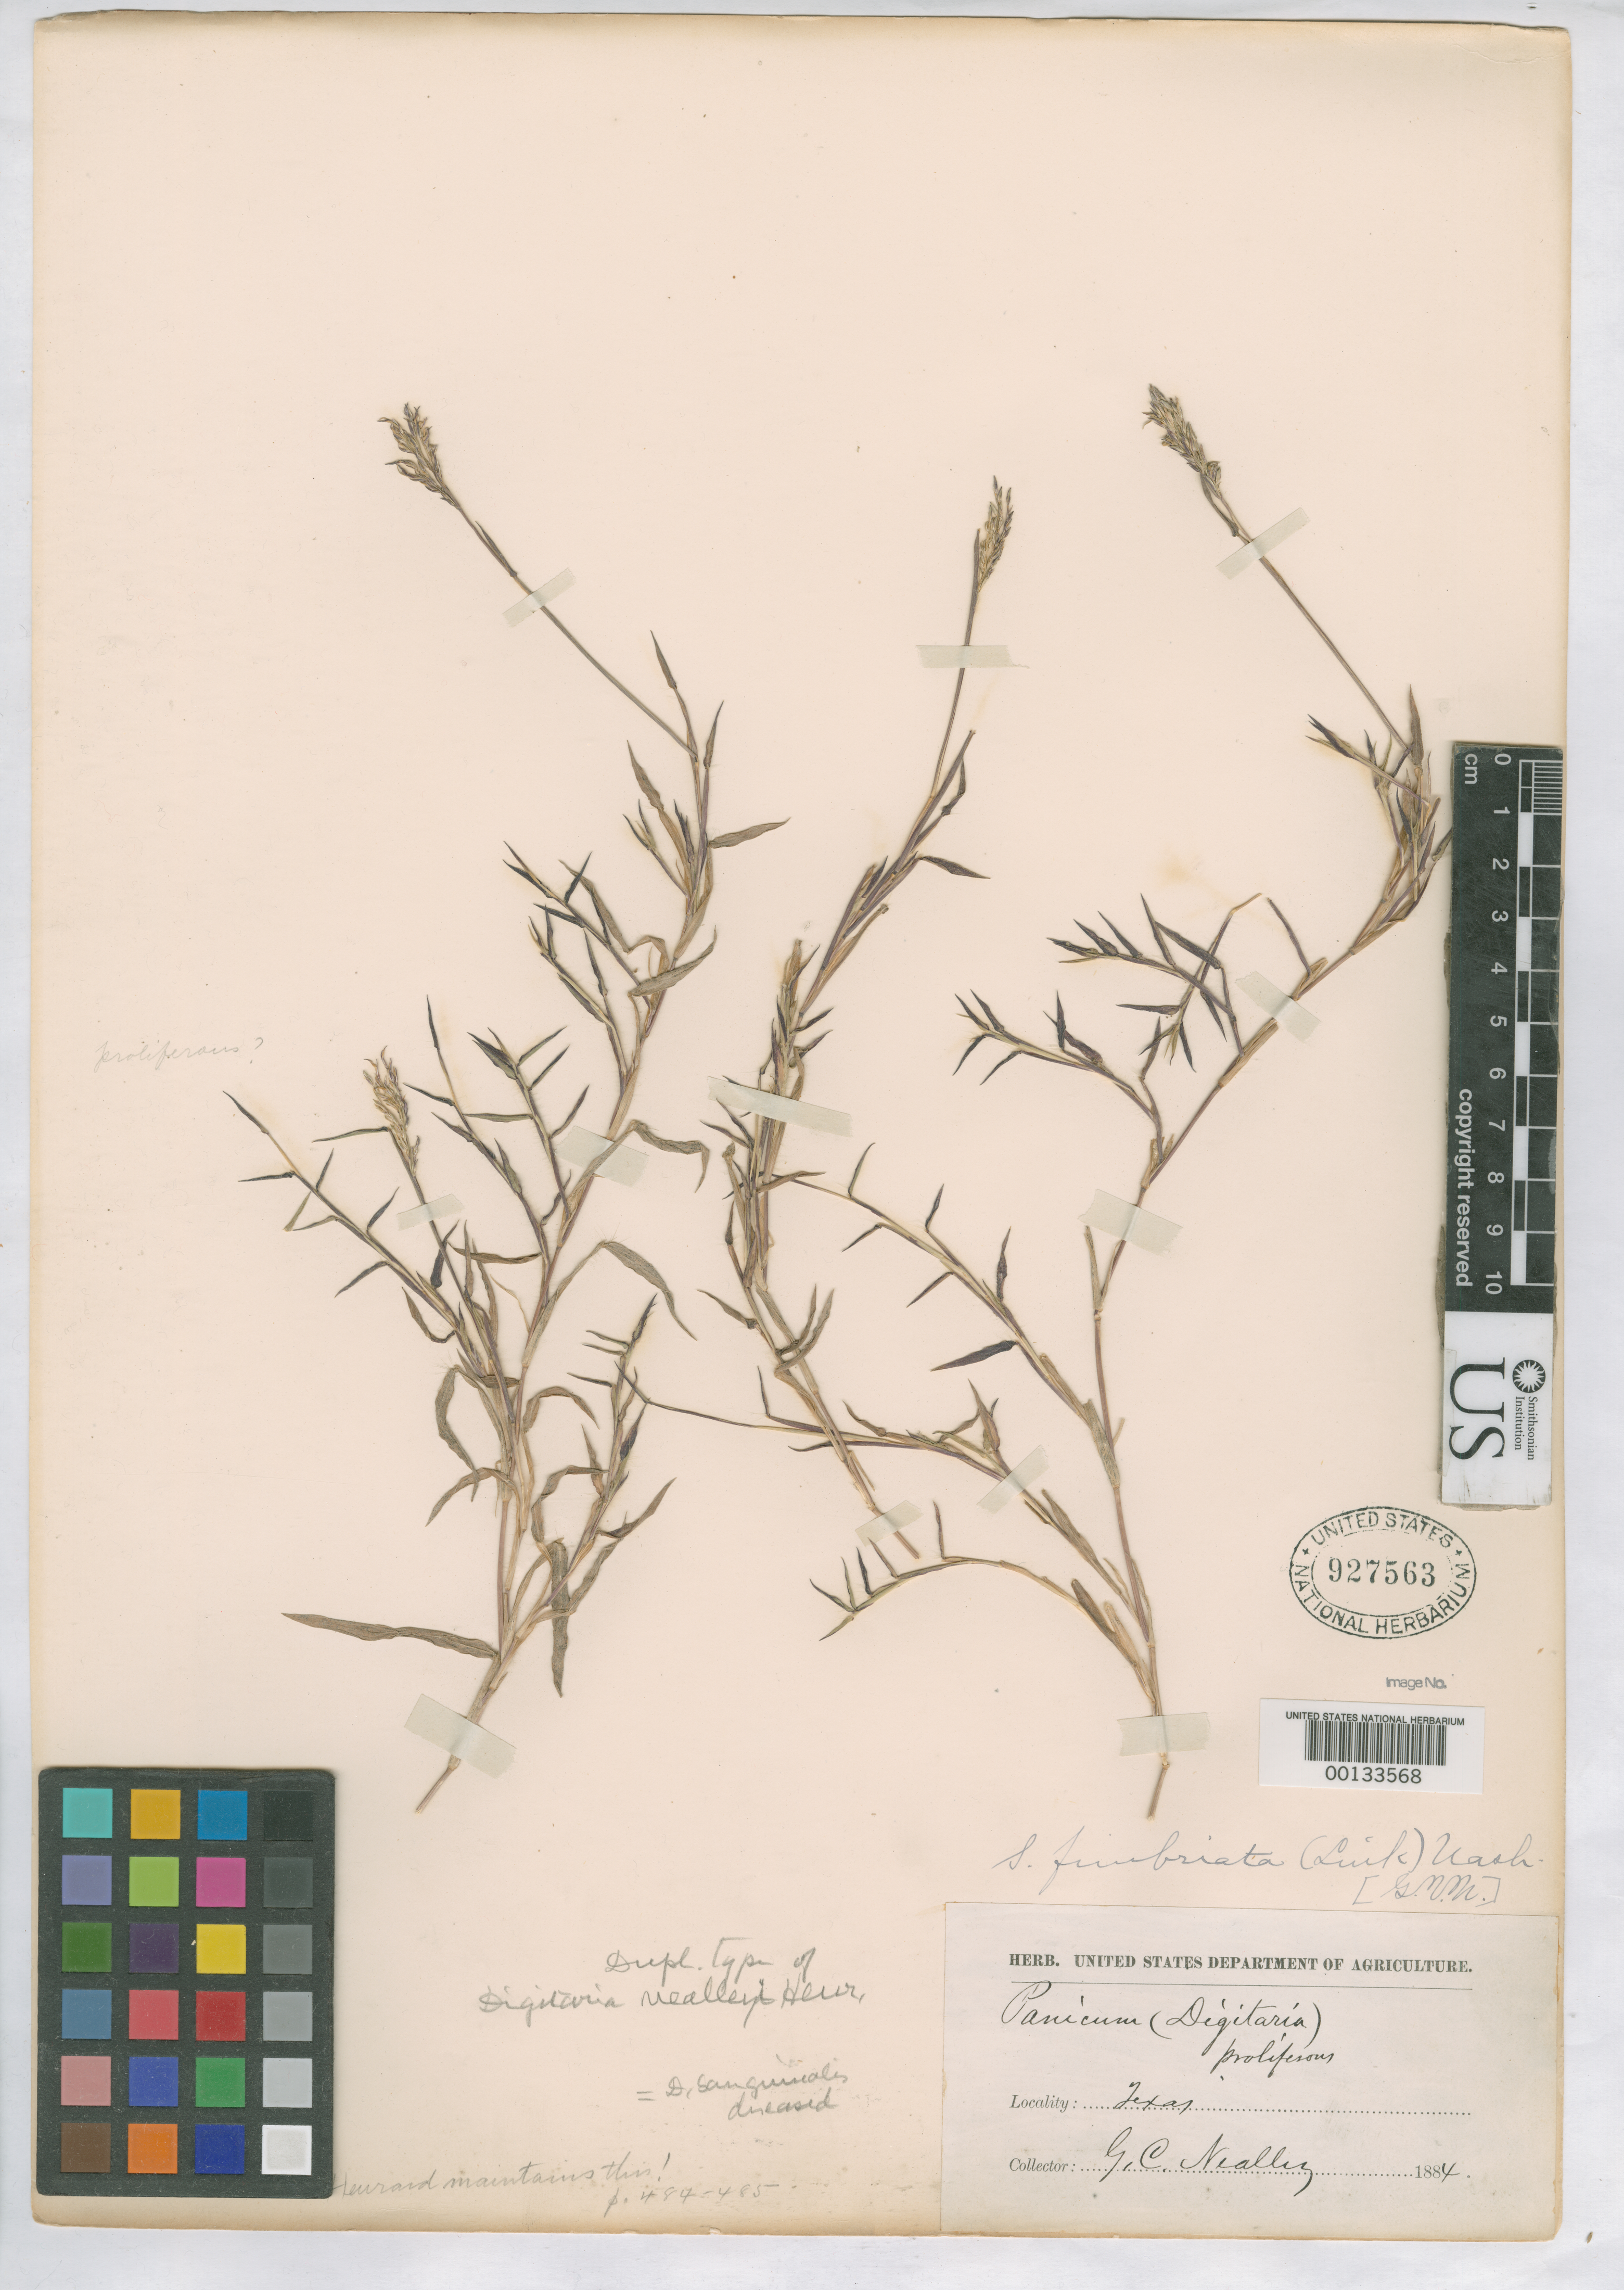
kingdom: Plantae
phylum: Tracheophyta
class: Liliopsida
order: Poales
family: Poaceae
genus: Digitaria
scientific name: Digitaria nealleyi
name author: Henr.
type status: Isotype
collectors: G. C. Nealley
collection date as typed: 1884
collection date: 1884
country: United States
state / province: Texas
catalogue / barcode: US 927563